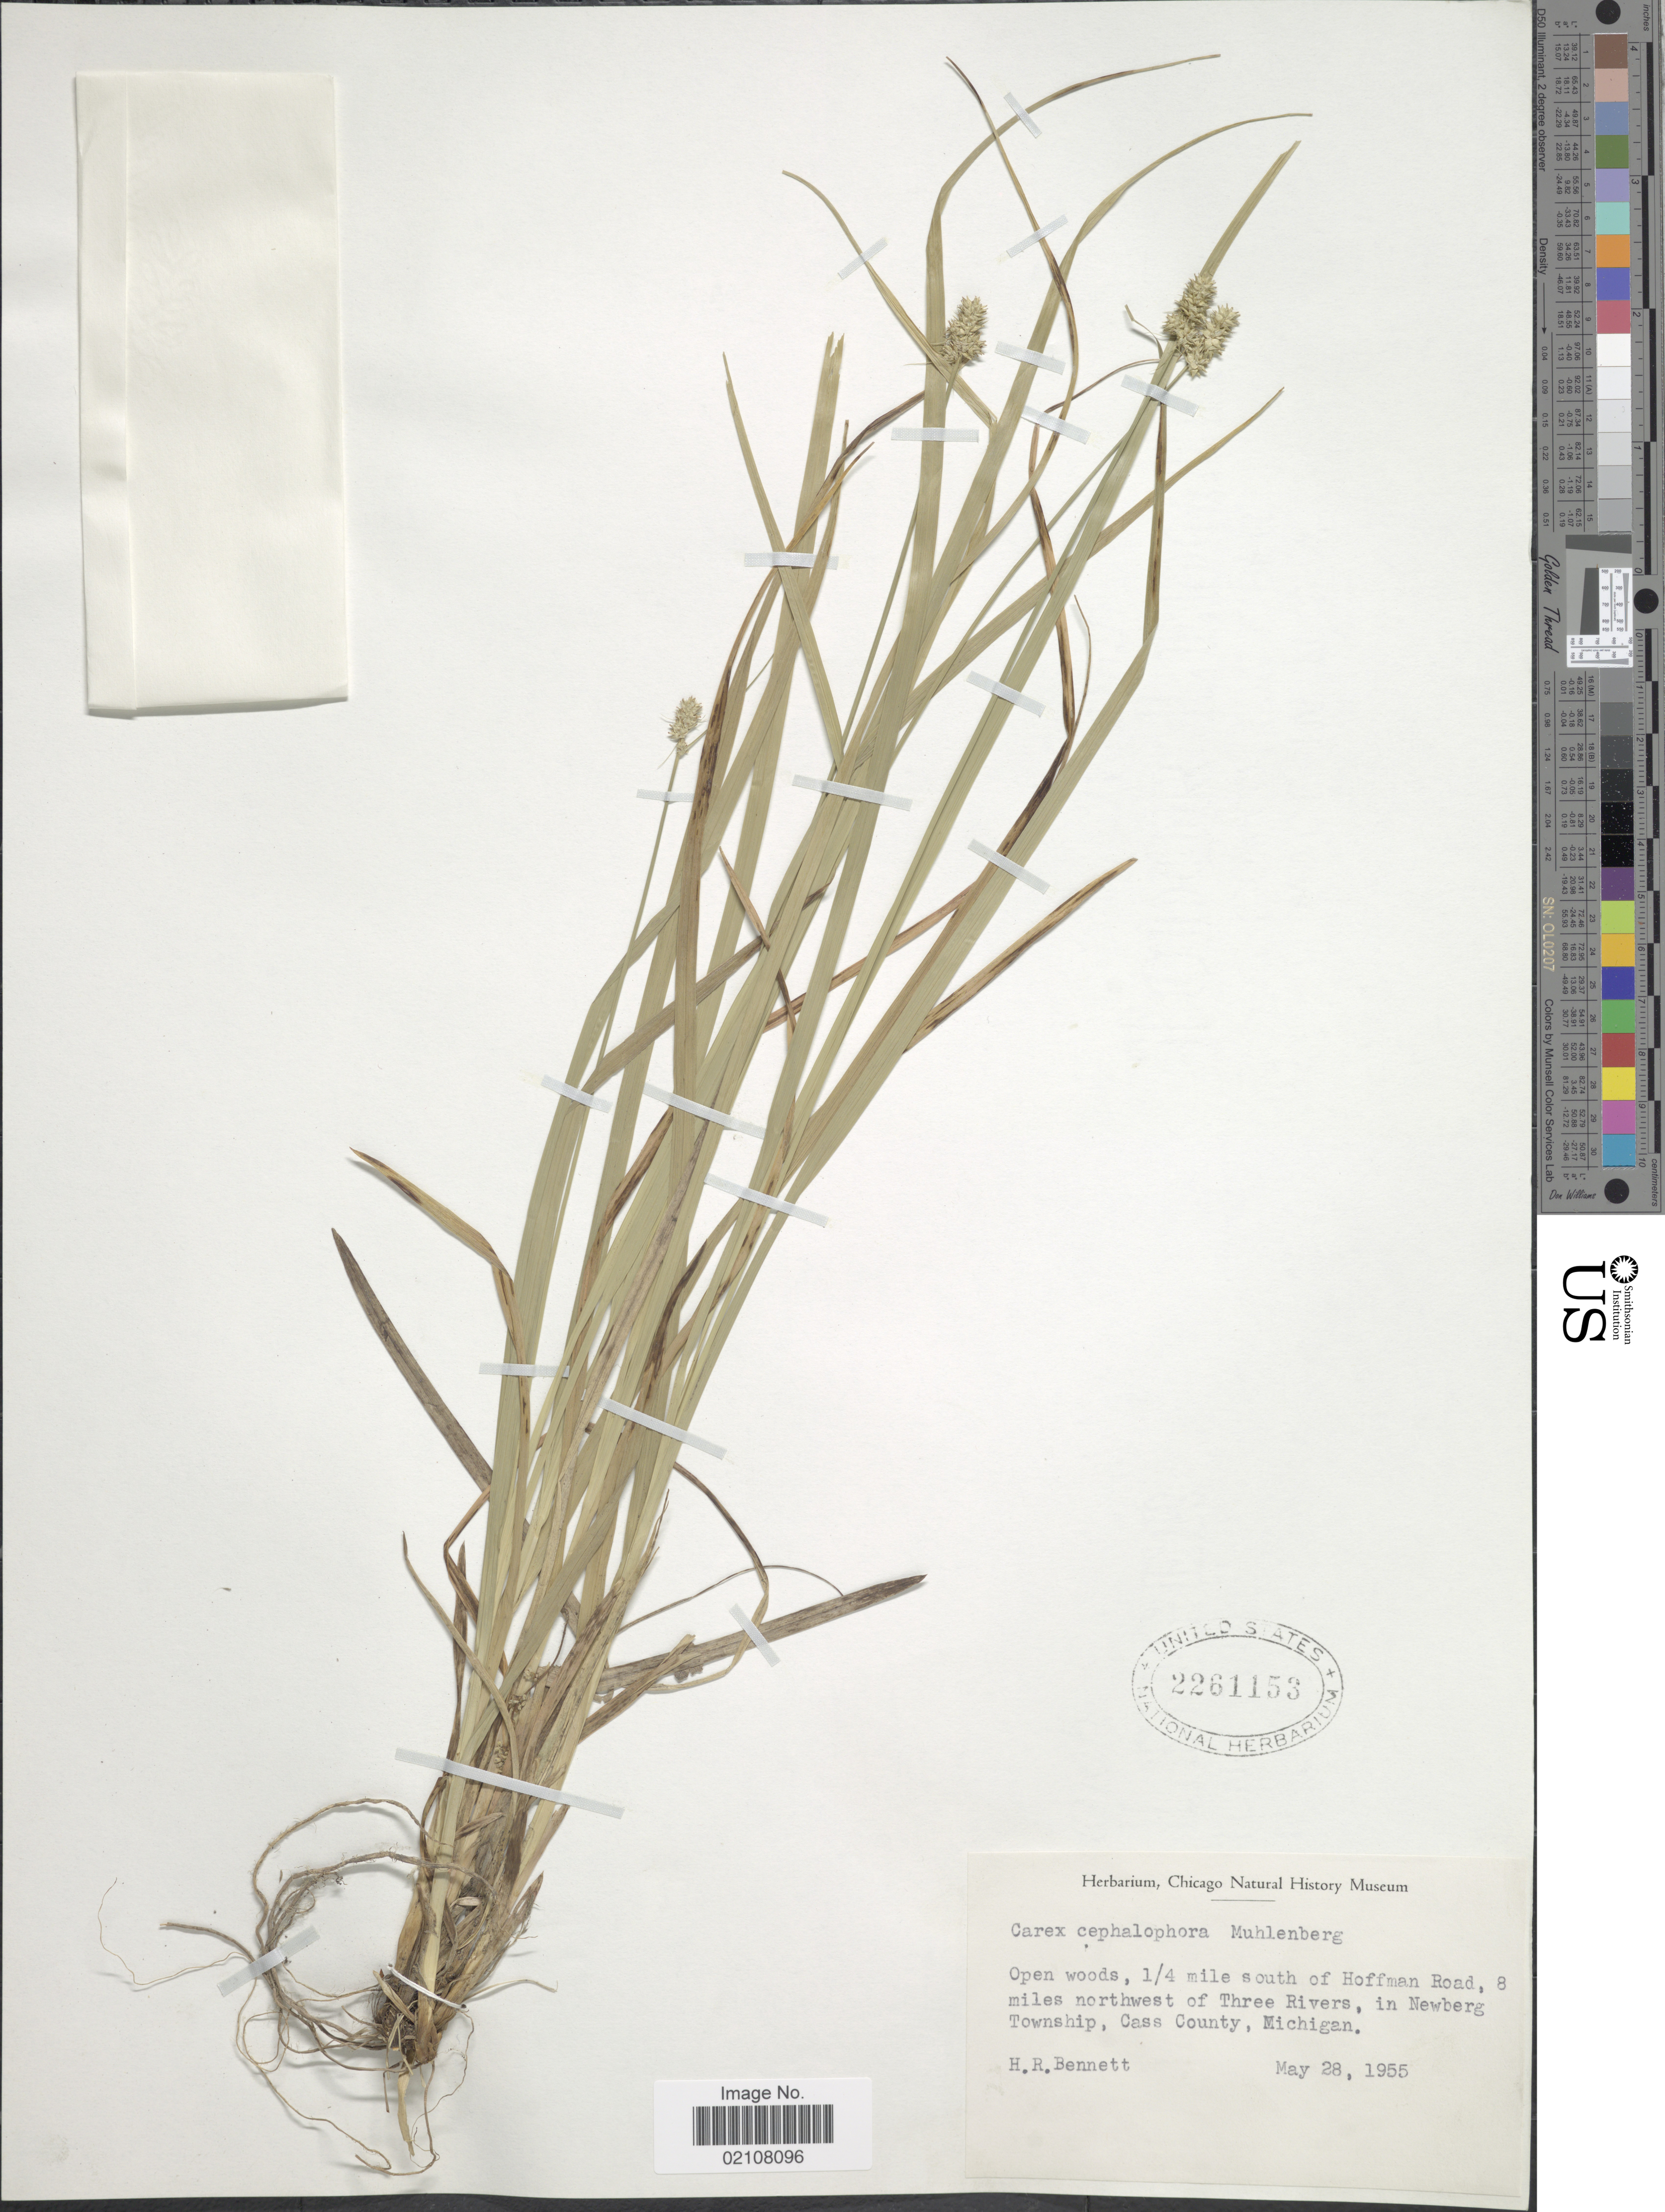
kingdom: Plantae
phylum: Tracheophyta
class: Liliopsida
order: Poales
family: Cyperaceae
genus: Carex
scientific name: Carex cephalophora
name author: Muhl. ex Willd.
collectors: H. R. Bennett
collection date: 1955-05-28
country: United States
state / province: Michigan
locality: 1/4 mile south of Hoffman Road, 8 miles northwest of Three River, in Newberg Township, Cass County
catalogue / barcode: US 2261153